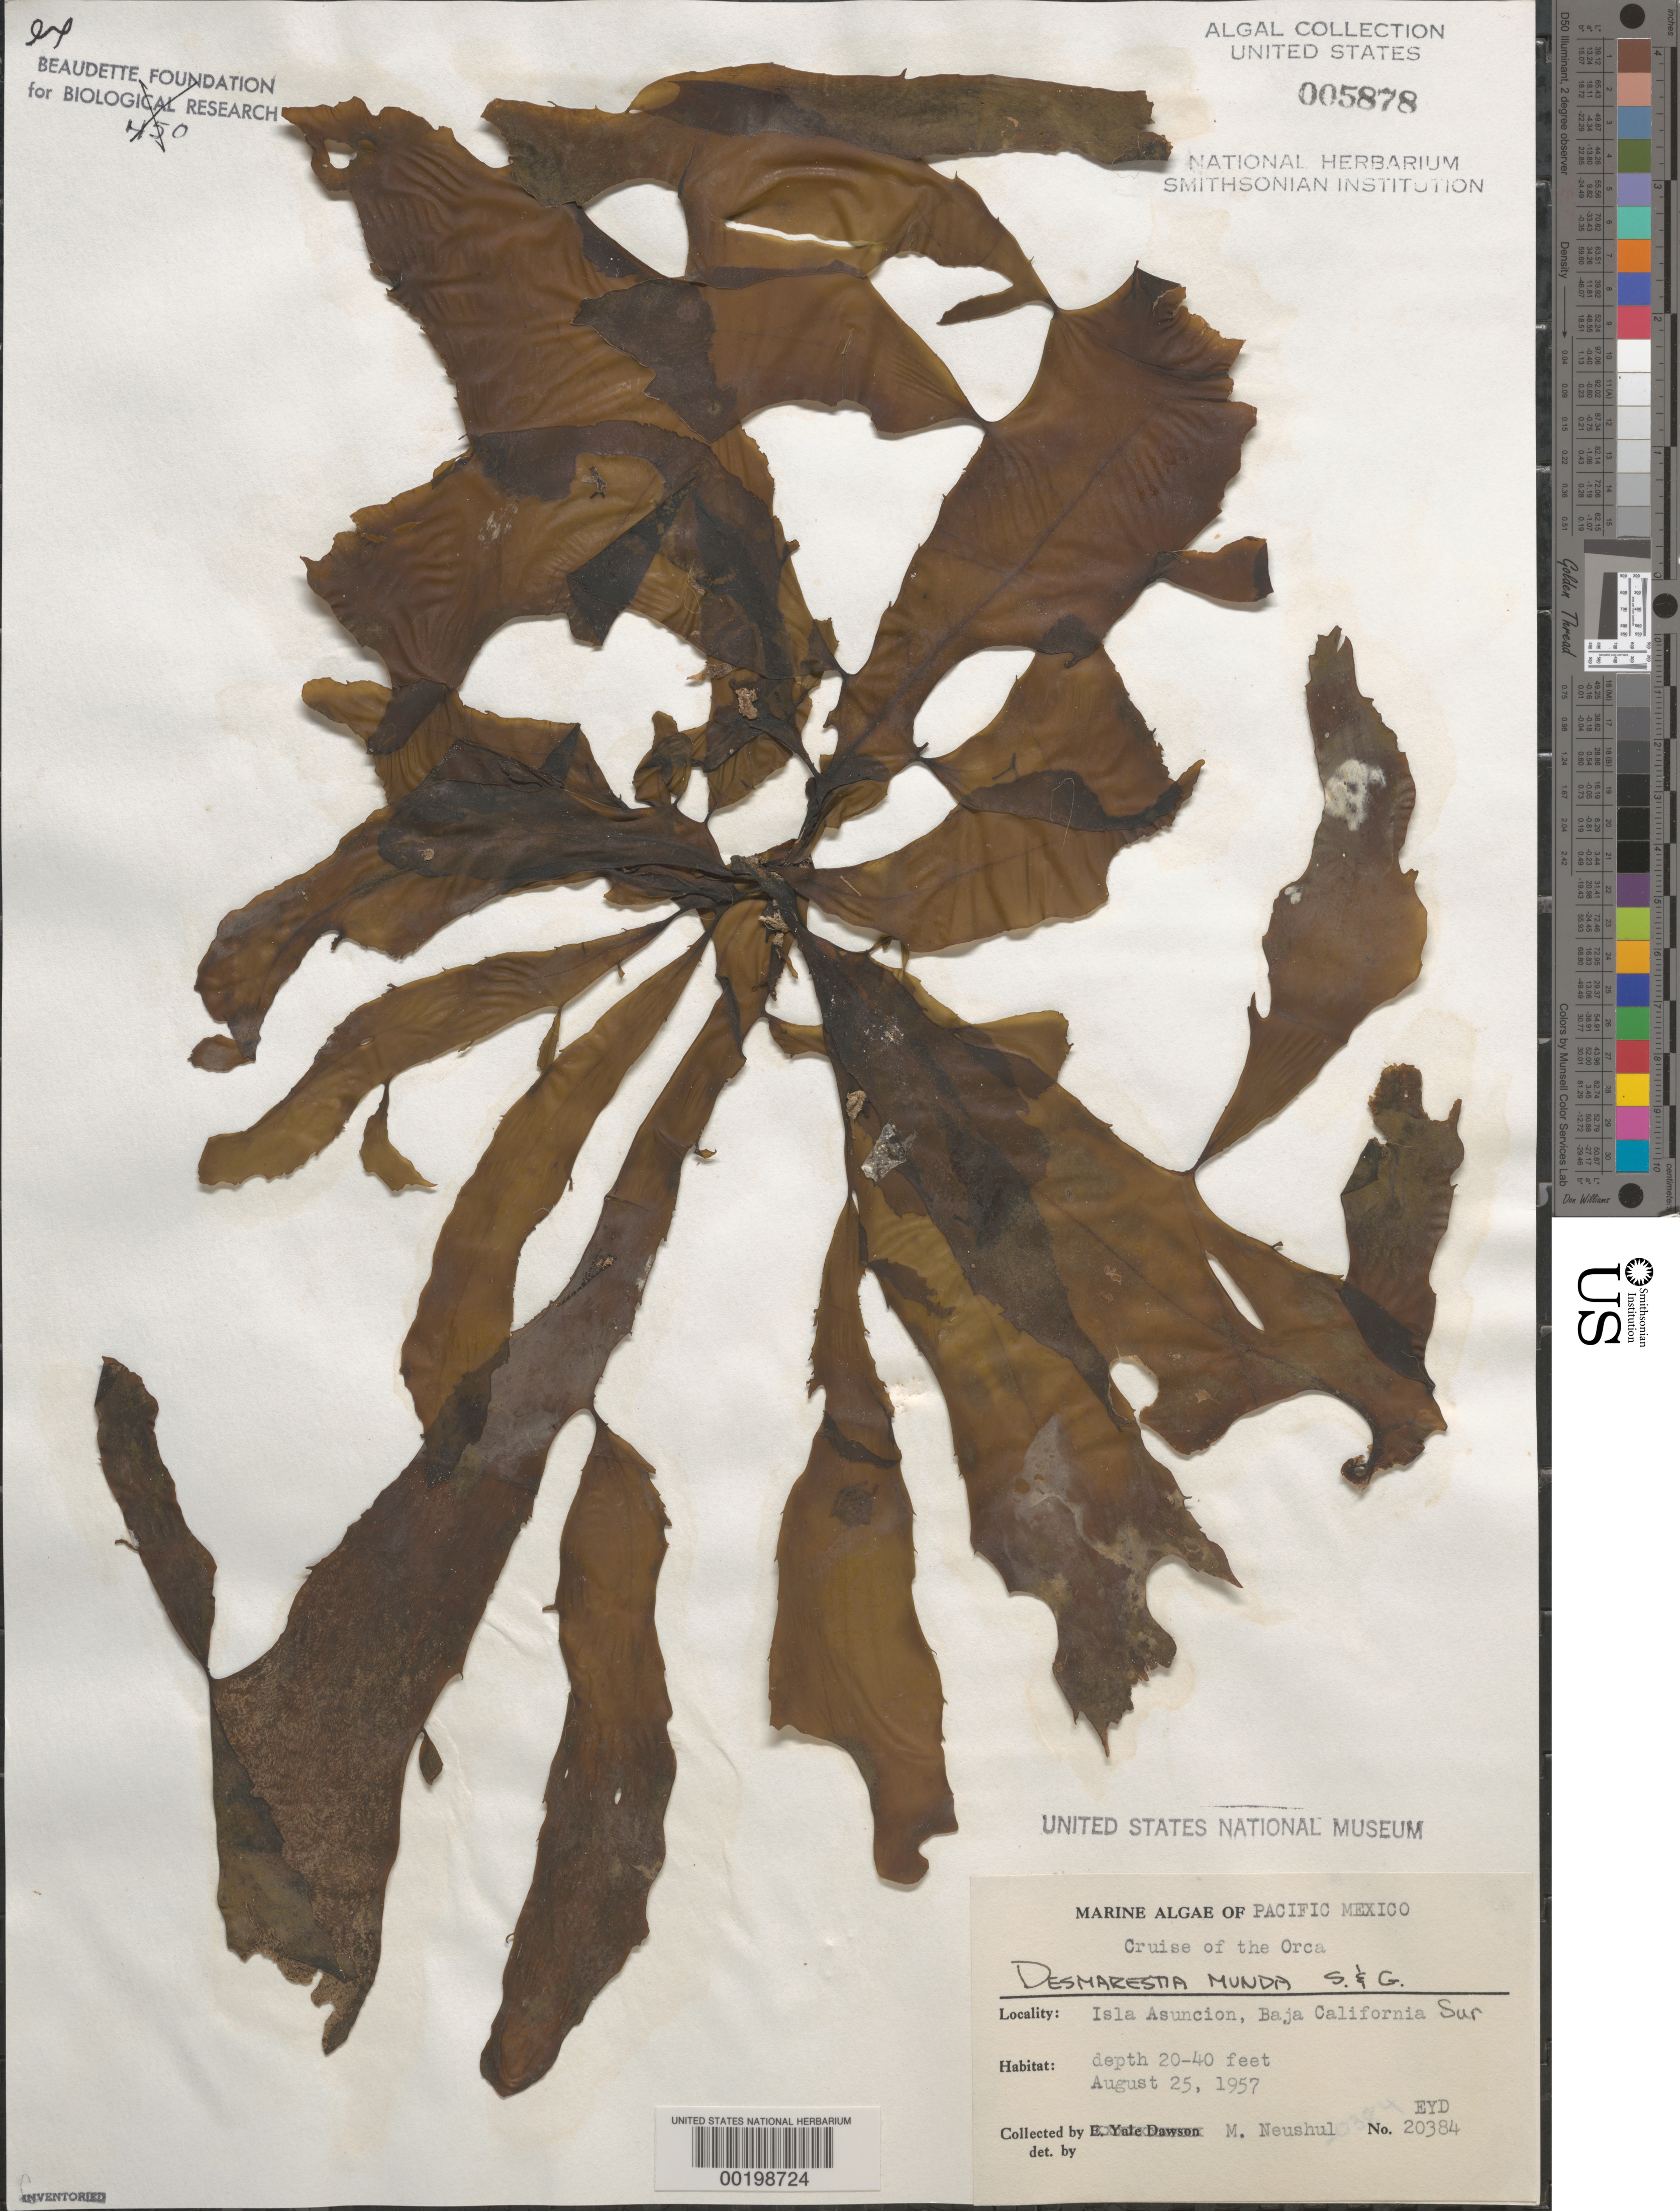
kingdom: Chromista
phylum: Ochrophyta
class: Phaeophyceae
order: Desmarestiales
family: Desmarestiaceae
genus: Desmarestia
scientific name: Desmarestia munda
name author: Setch. & N.L. Gardner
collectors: M. Neushul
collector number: EYD 20384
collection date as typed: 25 Aug 1957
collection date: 1957-08-25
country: Mexico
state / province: Baja California Sur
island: Isla Asuncion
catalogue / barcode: US 5878